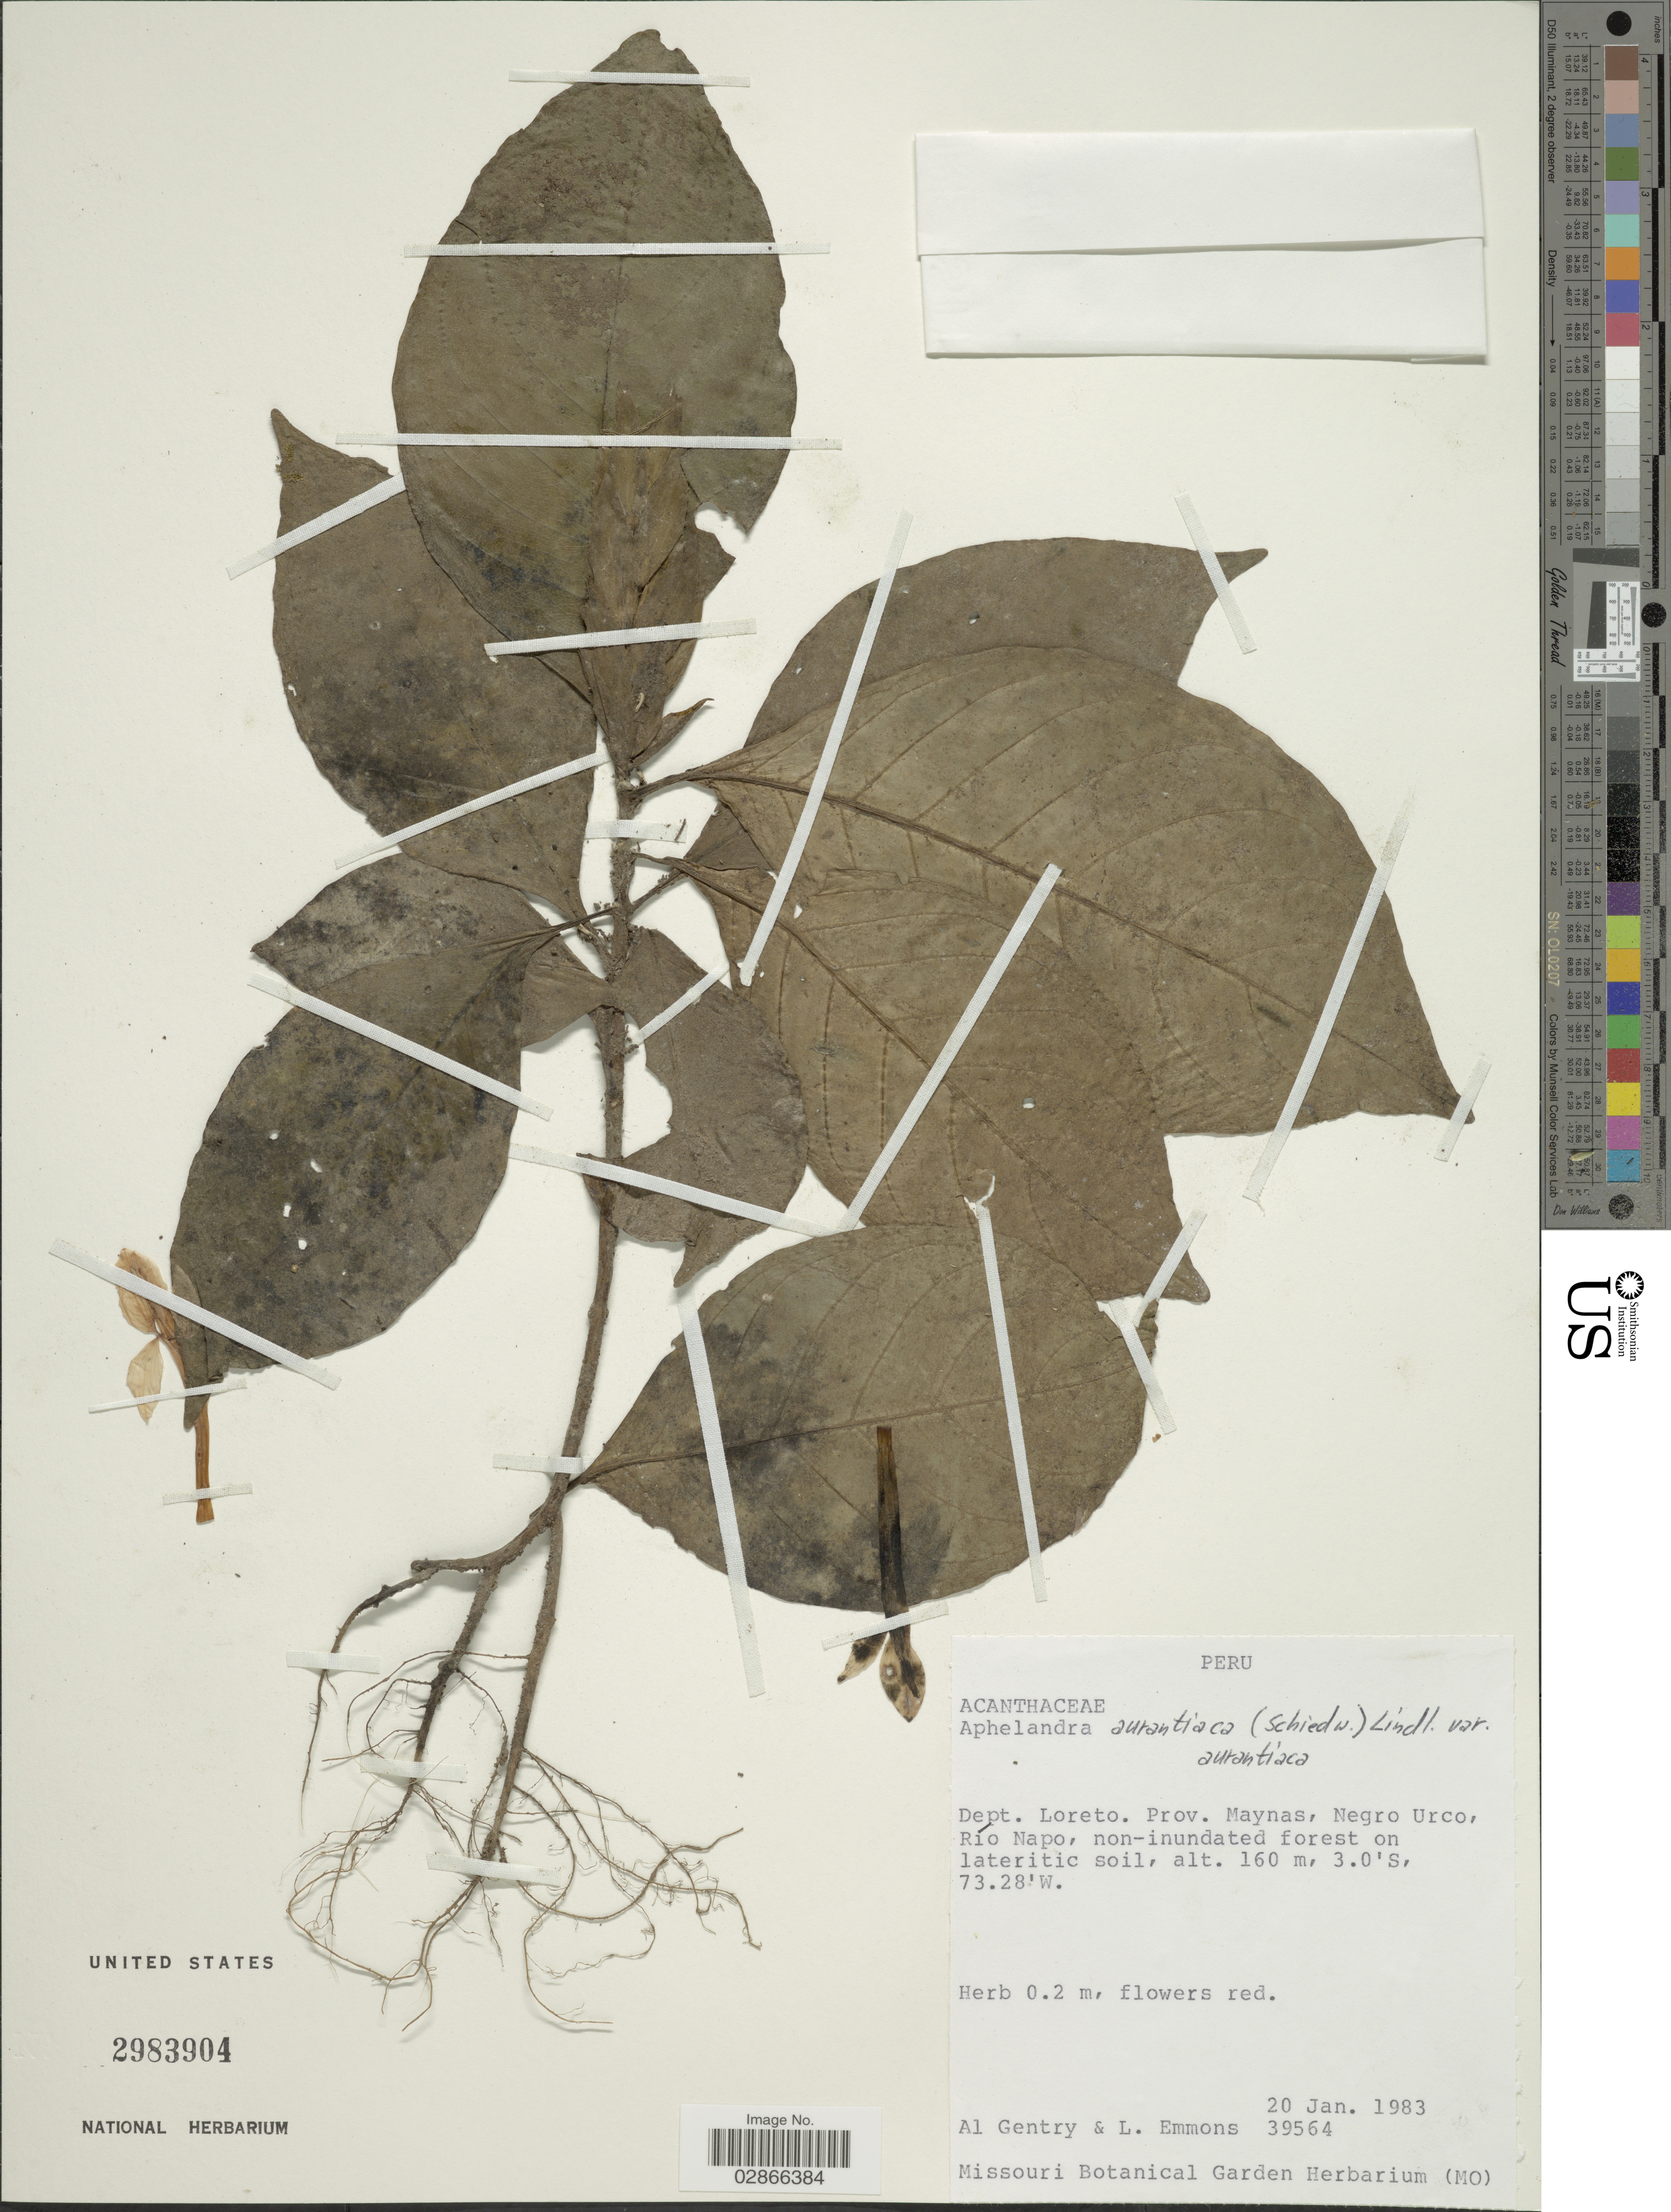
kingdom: Plantae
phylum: Tracheophyta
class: Magnoliopsida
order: Lamiales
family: Acanthaceae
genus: Aphelandra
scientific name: Aphelandra aurantiaca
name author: (Scheidw.) Lindl.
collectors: A. H. Gentry & L. Emmons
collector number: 39564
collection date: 1983-01-20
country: Peru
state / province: Loreto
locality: Dept. Loreto. Prov. Maynas, Negro Urco, Río Napo.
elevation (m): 160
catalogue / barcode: US 2983904